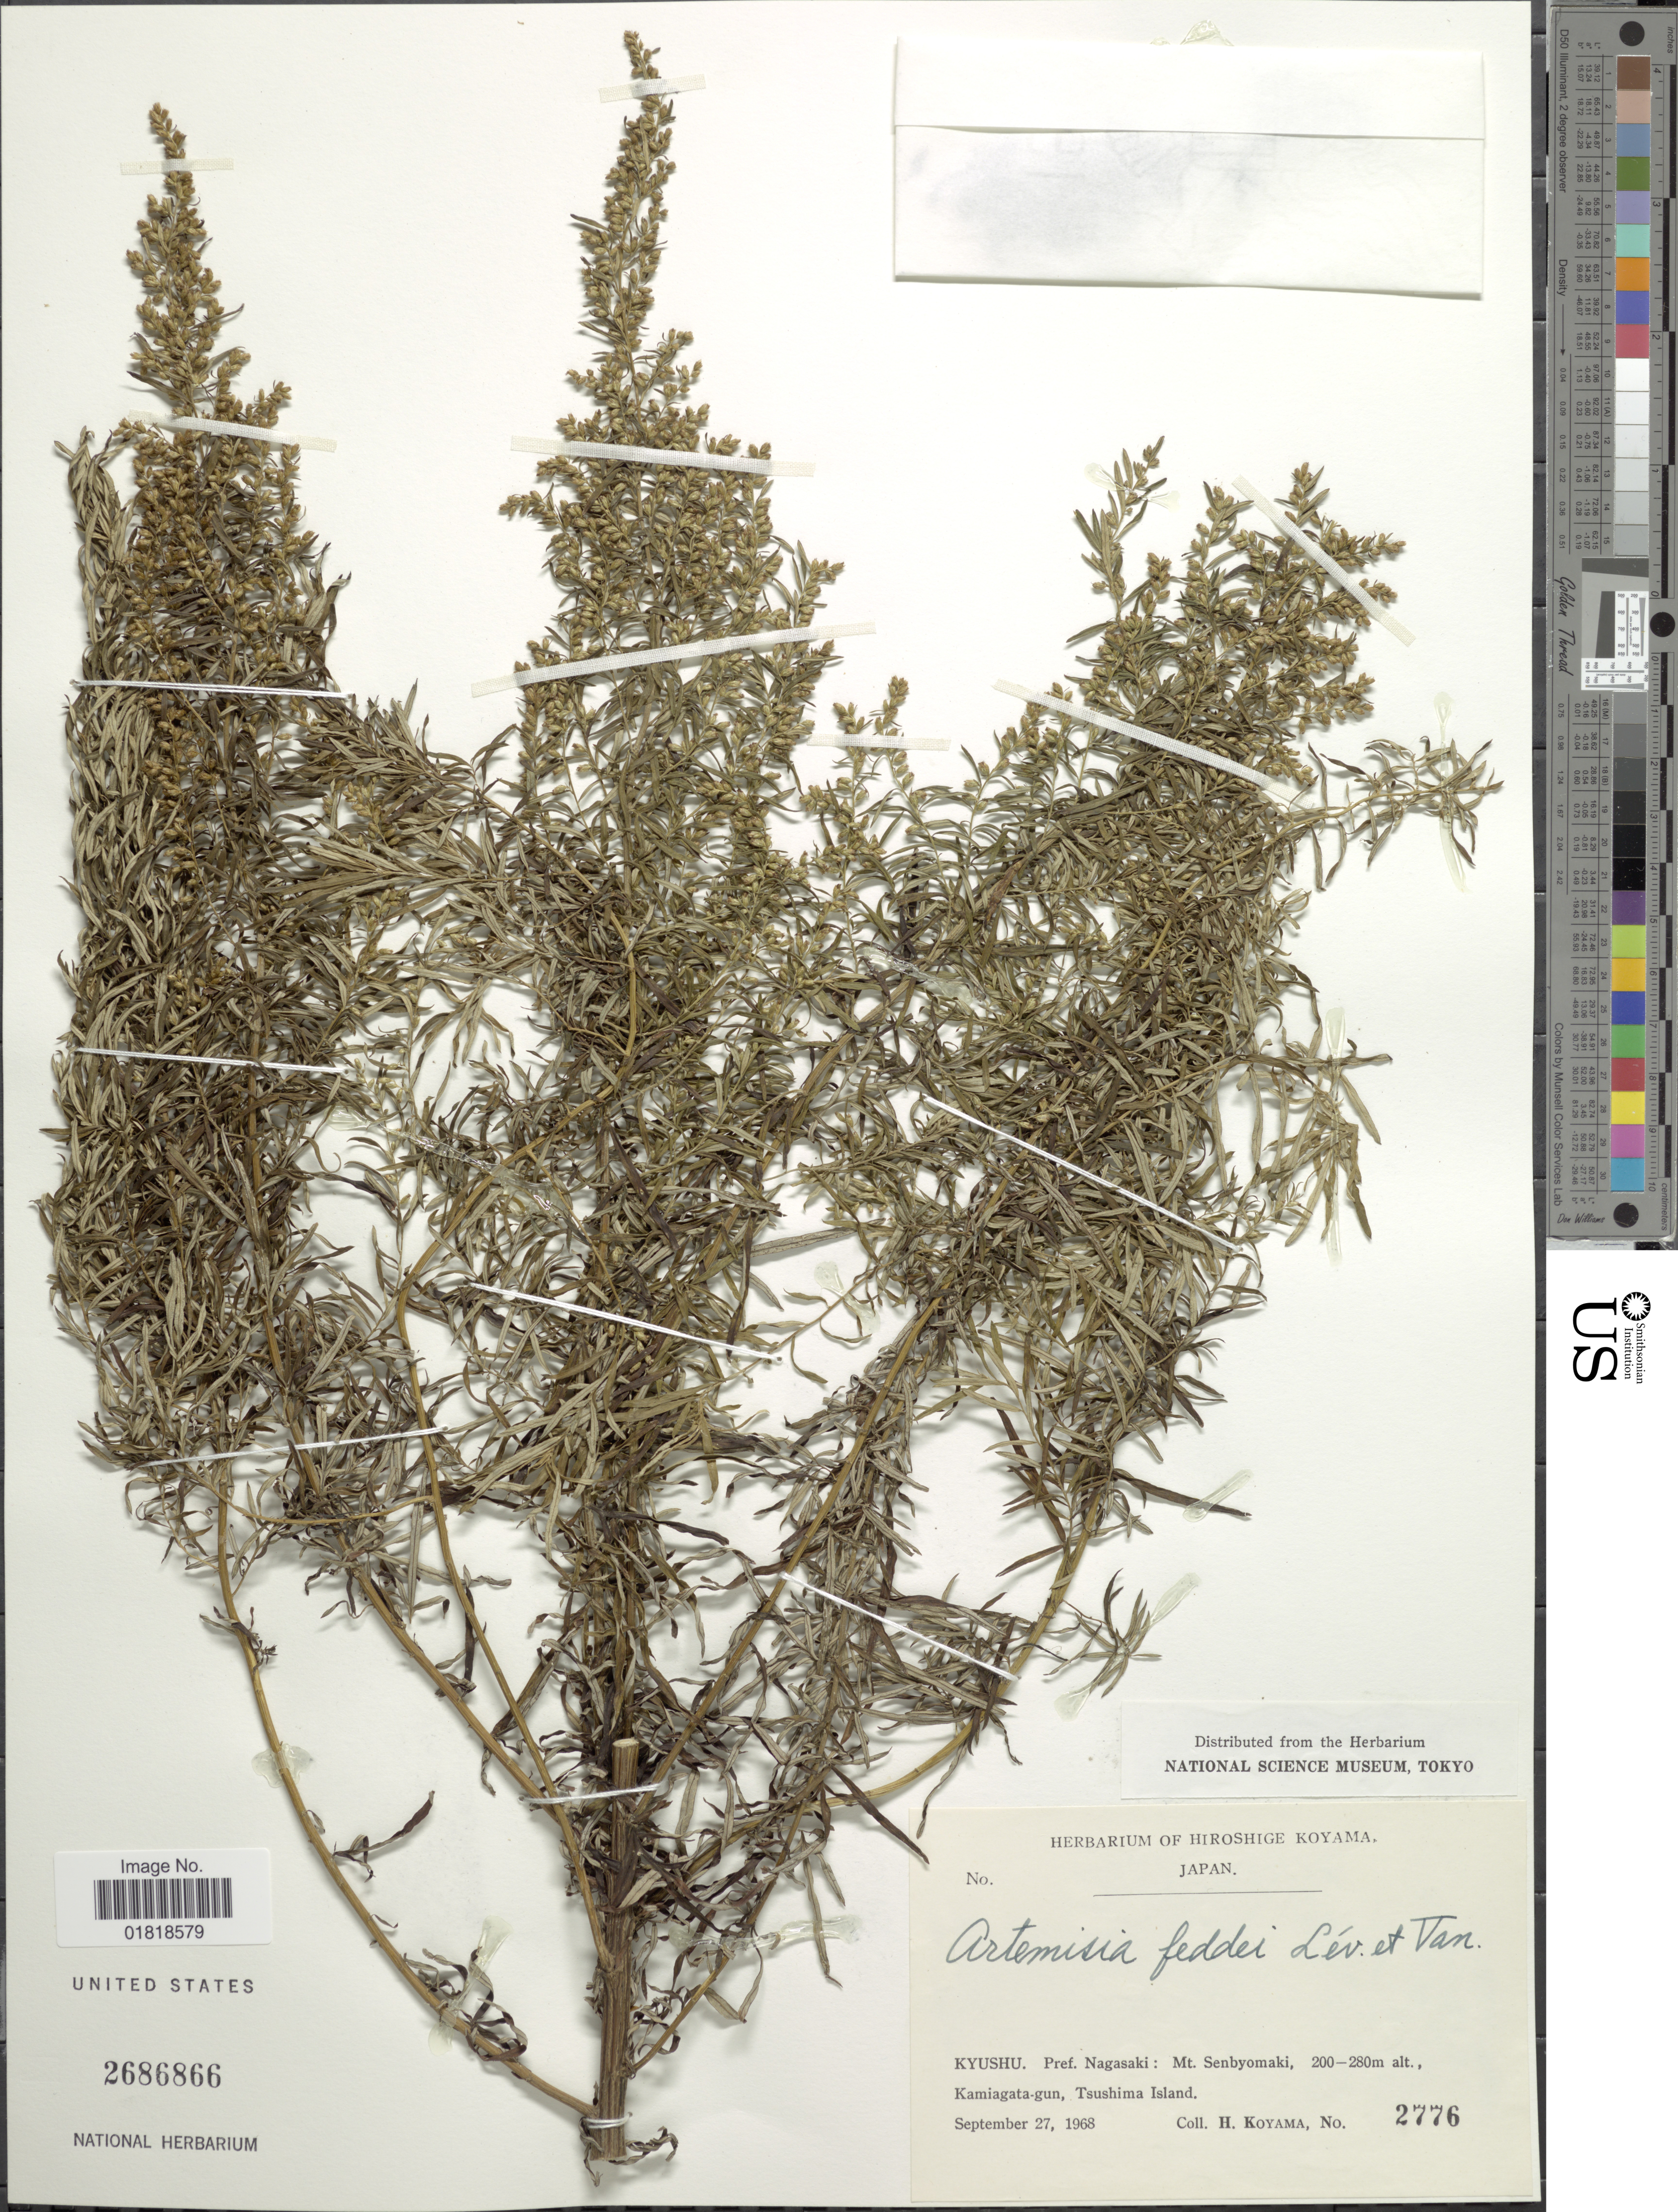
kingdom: Plantae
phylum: Tracheophyta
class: Magnoliopsida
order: Asterales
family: Asteraceae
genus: Artemisia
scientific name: Artemisia feddei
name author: Lév. & Vaniot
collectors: H. Koyama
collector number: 2776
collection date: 1968-09-27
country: Japan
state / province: Nagasaki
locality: Kyushu, Pref. Nagasaki: Mt. senbyomaki, Kamiagata-gun, Tsushima Island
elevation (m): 200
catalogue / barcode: US 2686866